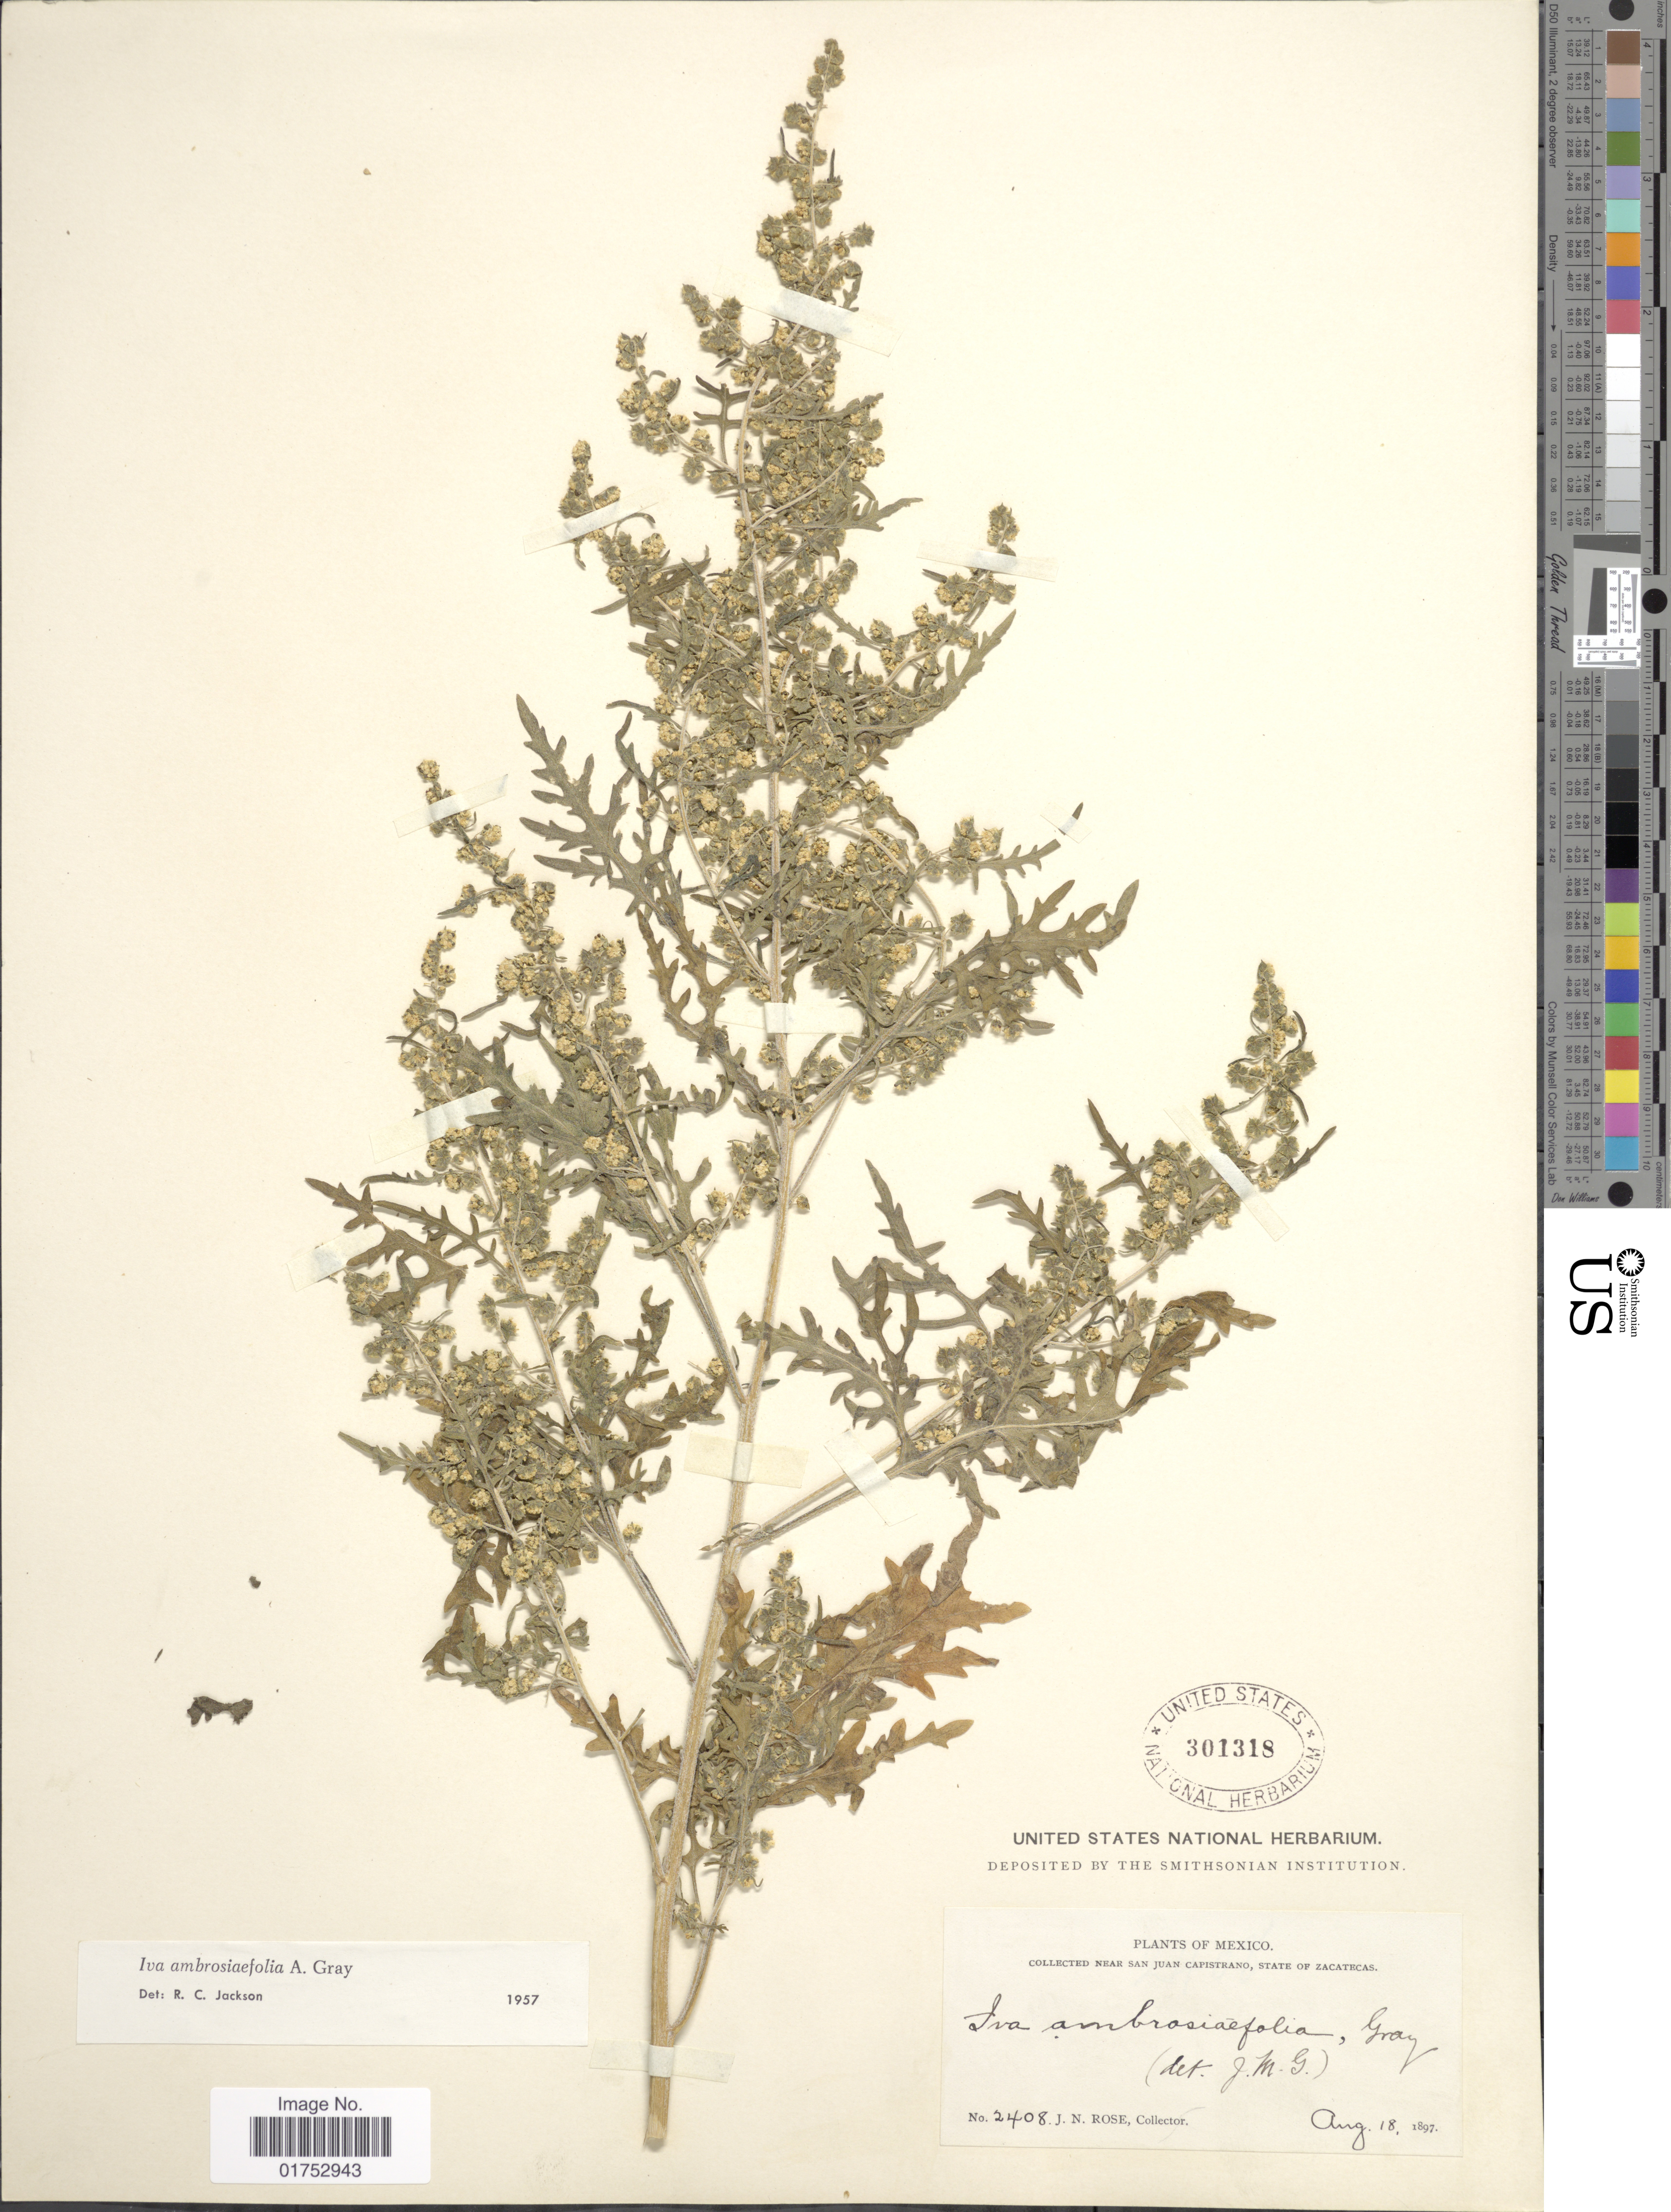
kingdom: Plantae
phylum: Tracheophyta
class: Magnoliopsida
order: Asterales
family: Asteraceae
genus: Iva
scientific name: Iva ambrosiifolia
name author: (A. Gray) A. Gray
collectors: J. N. Rose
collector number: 2408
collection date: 1897-08-18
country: Mexico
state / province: Zacatecas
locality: Near San Juan Capistrano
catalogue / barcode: US 301318